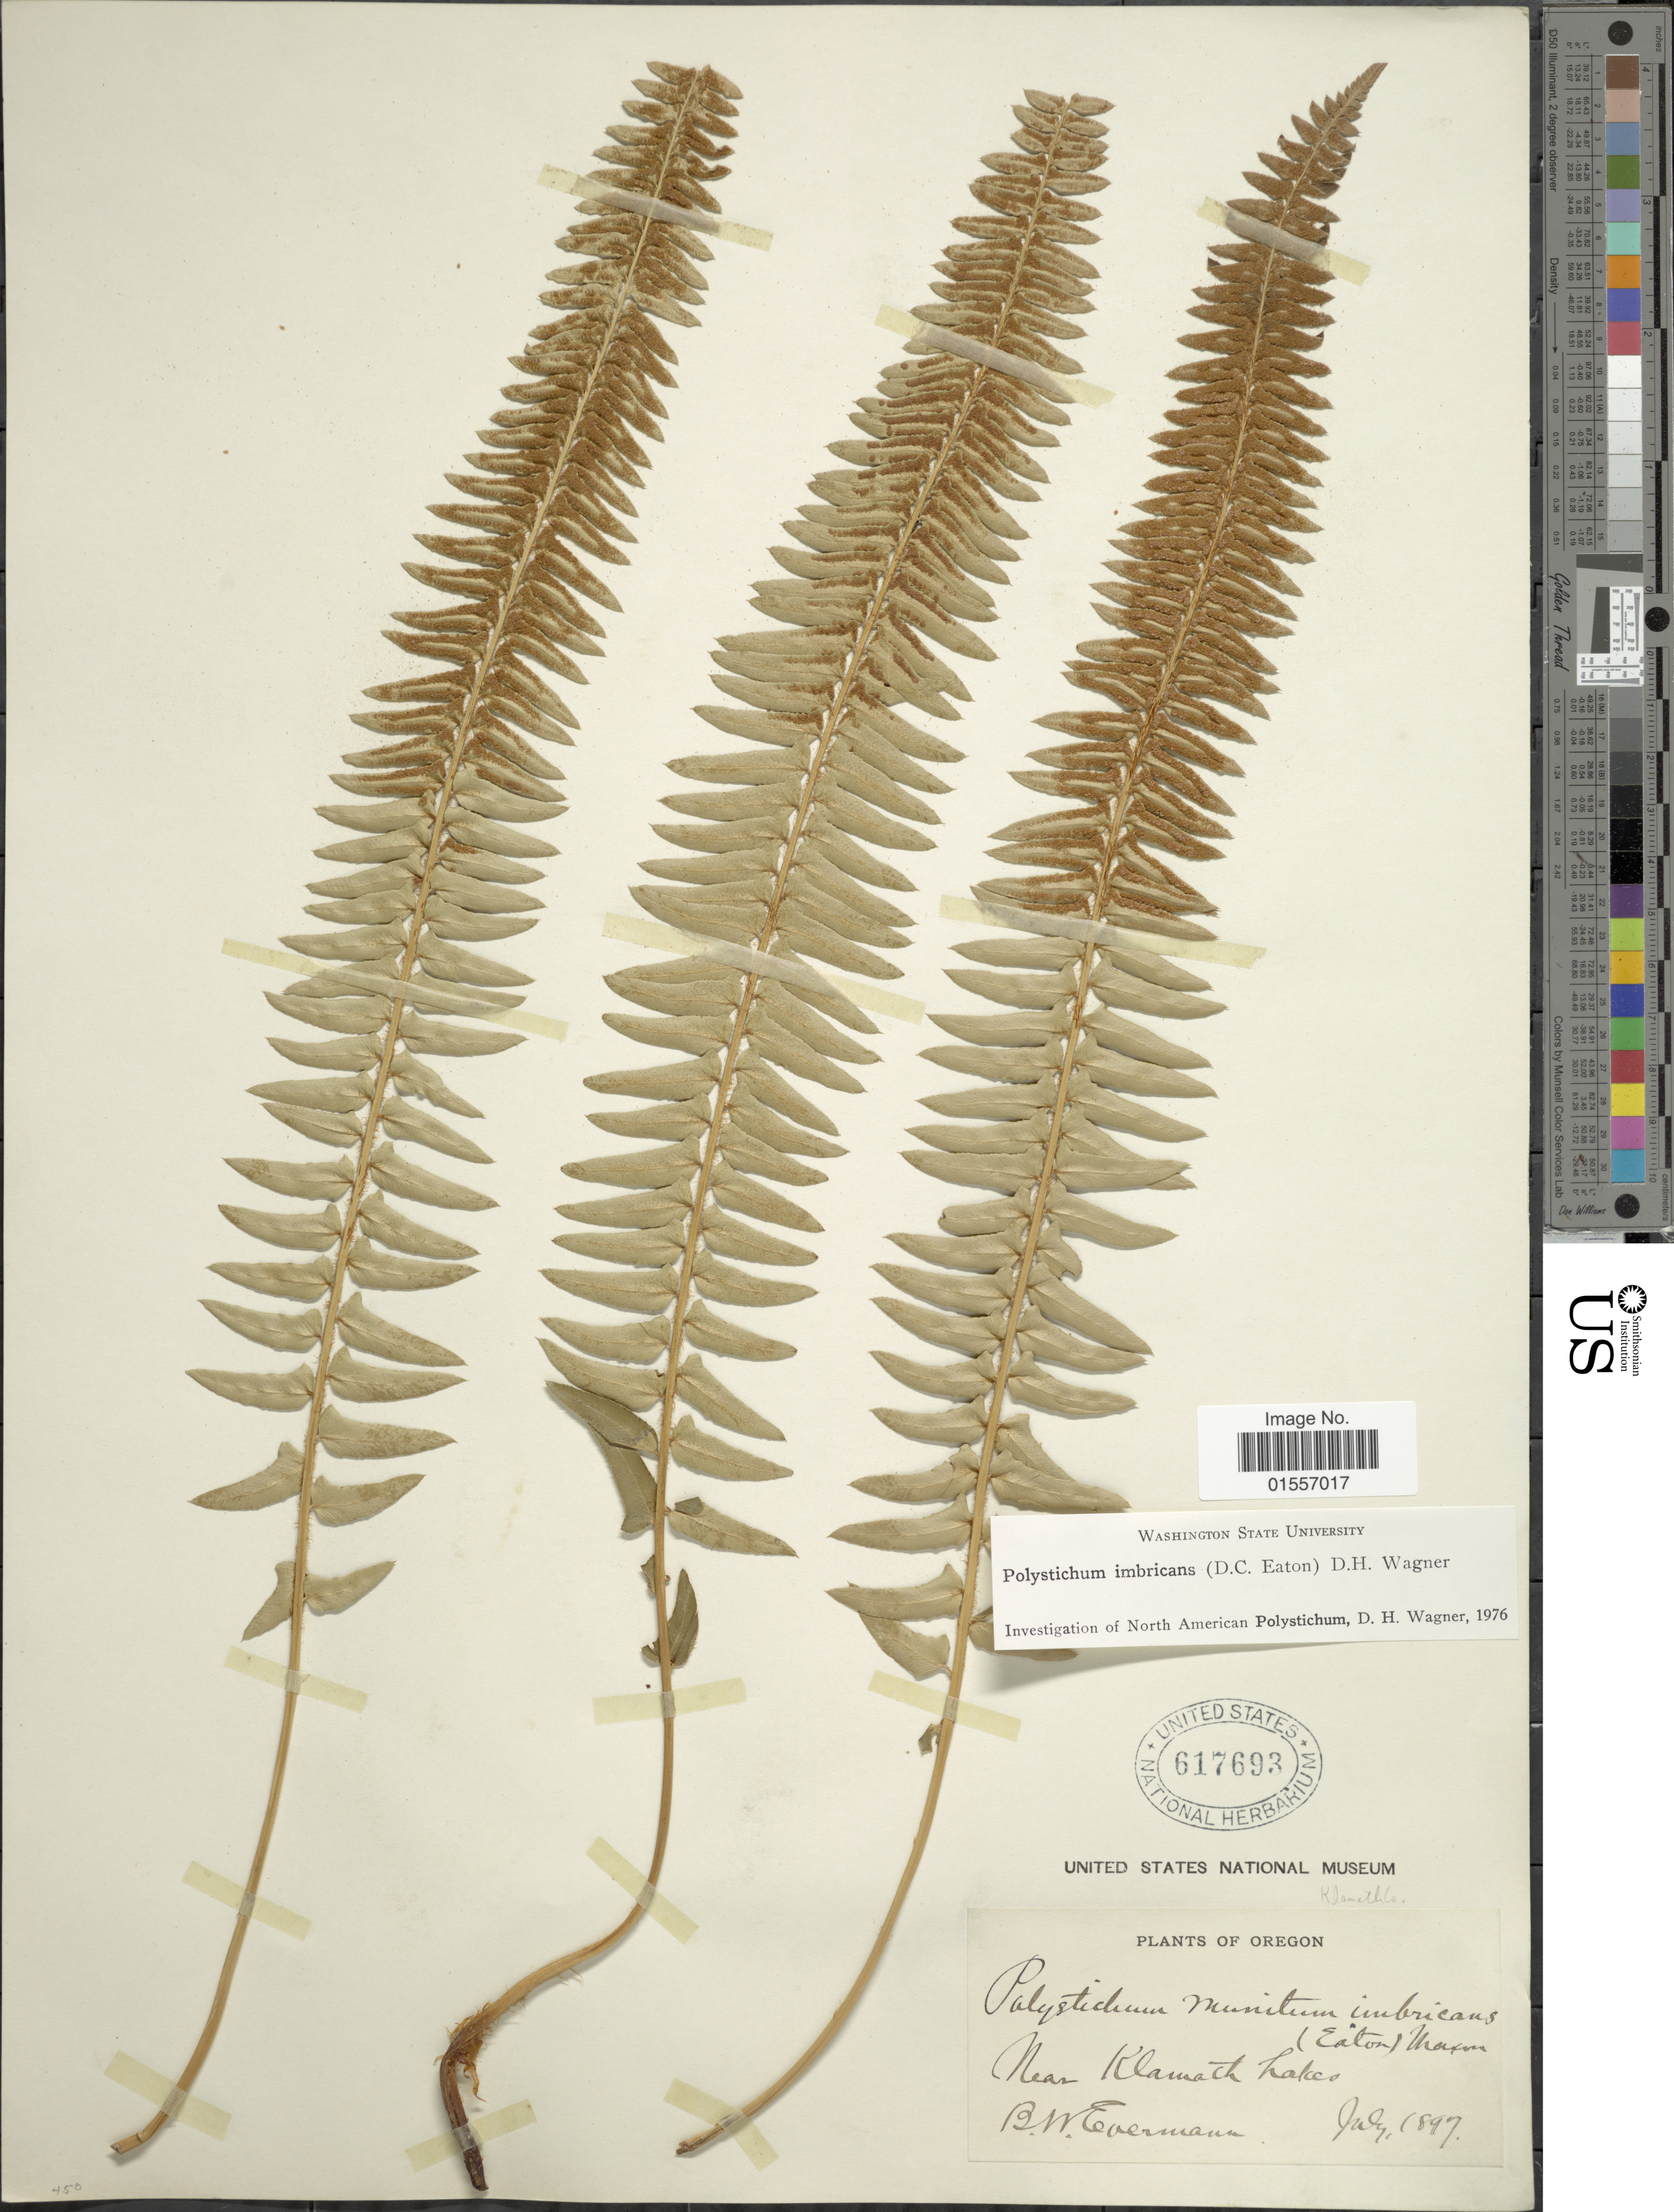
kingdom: Plantae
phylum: Tracheophyta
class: Polypodiopsida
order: Polypodiales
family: Dryopteridaceae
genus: Polystichum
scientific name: Polystichum imbricans subsp. imbricans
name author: (D.C. Eaton) D.H. Wagner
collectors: B. W. Evermann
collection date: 1897-07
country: United States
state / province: Oregon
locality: Near Klamath Lakes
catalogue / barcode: US 617693